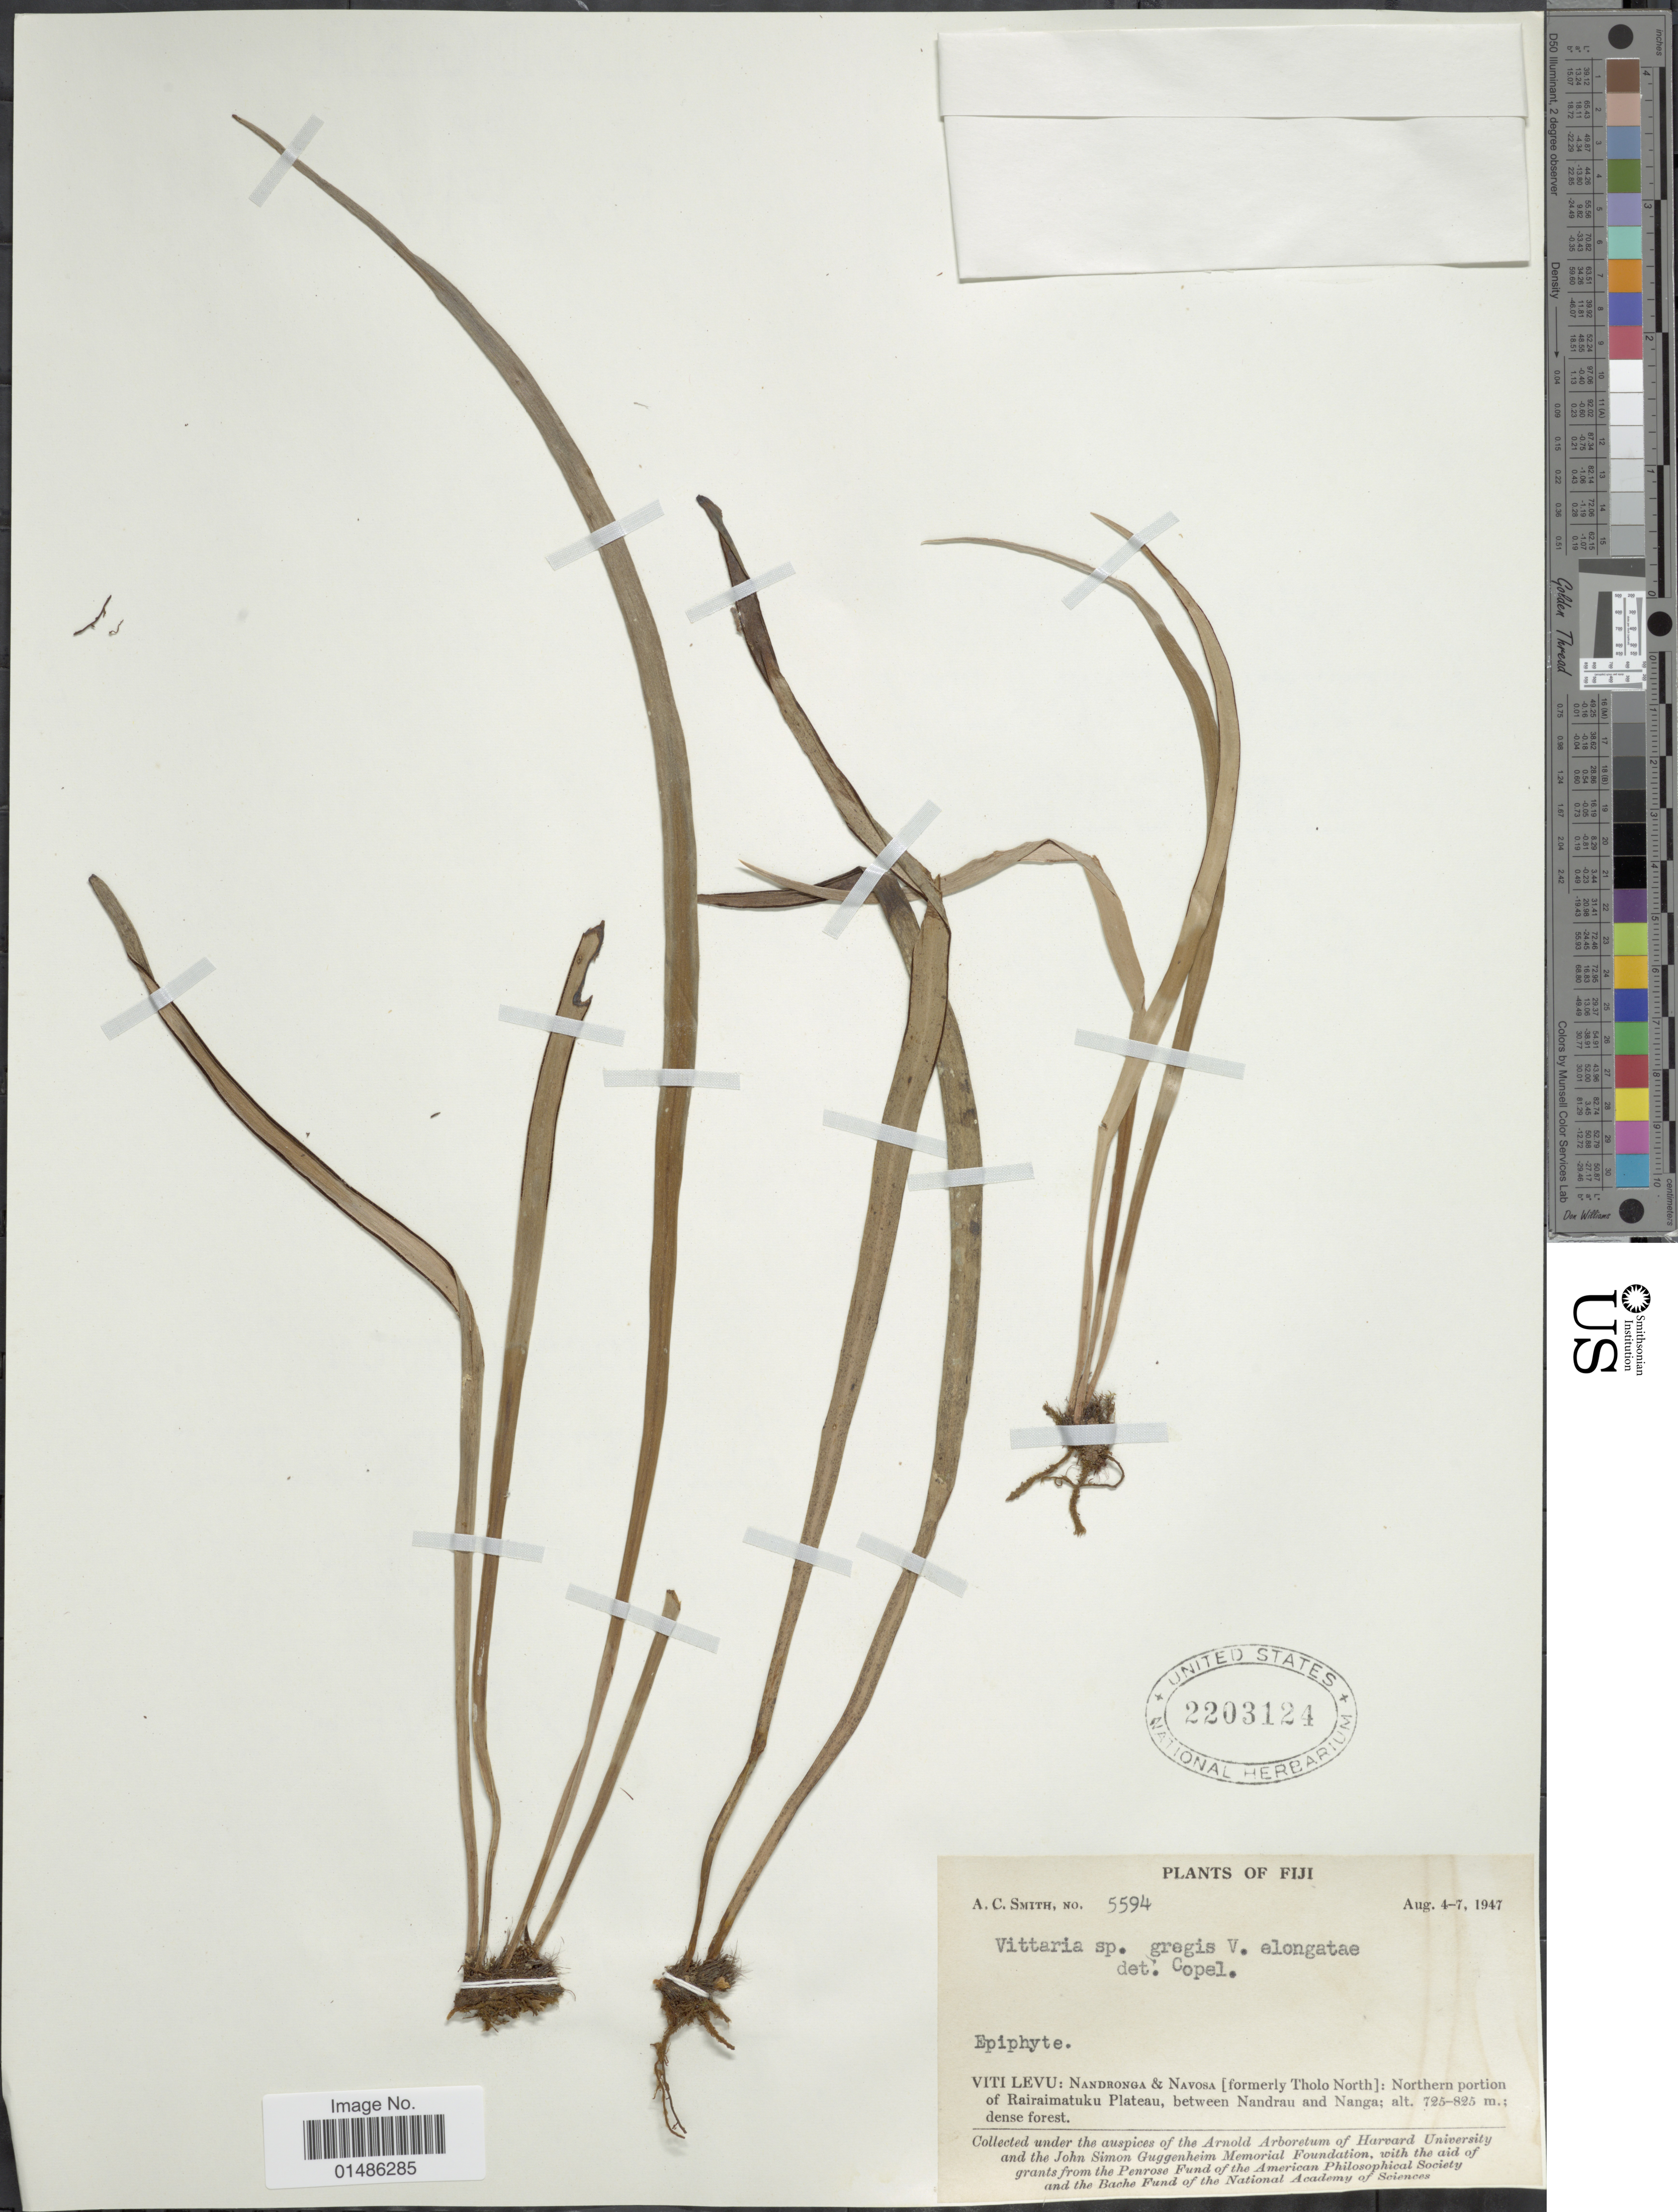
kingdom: Plantae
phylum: Tracheophyta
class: Polypodiopsida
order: Polypodiales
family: Pteridaceae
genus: Haplopteris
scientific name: Haplopteris elongata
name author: (Sw.) Crane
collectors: A. C. Smith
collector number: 5594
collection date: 1947-08-04/1947-08-07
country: Fiji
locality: Viti Levu: Nandronga & Navosa [formerly Tholo North]: Northern portion of Rairaimatuku Plateau, between Nandrau and Nanga.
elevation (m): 725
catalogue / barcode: US 2203124